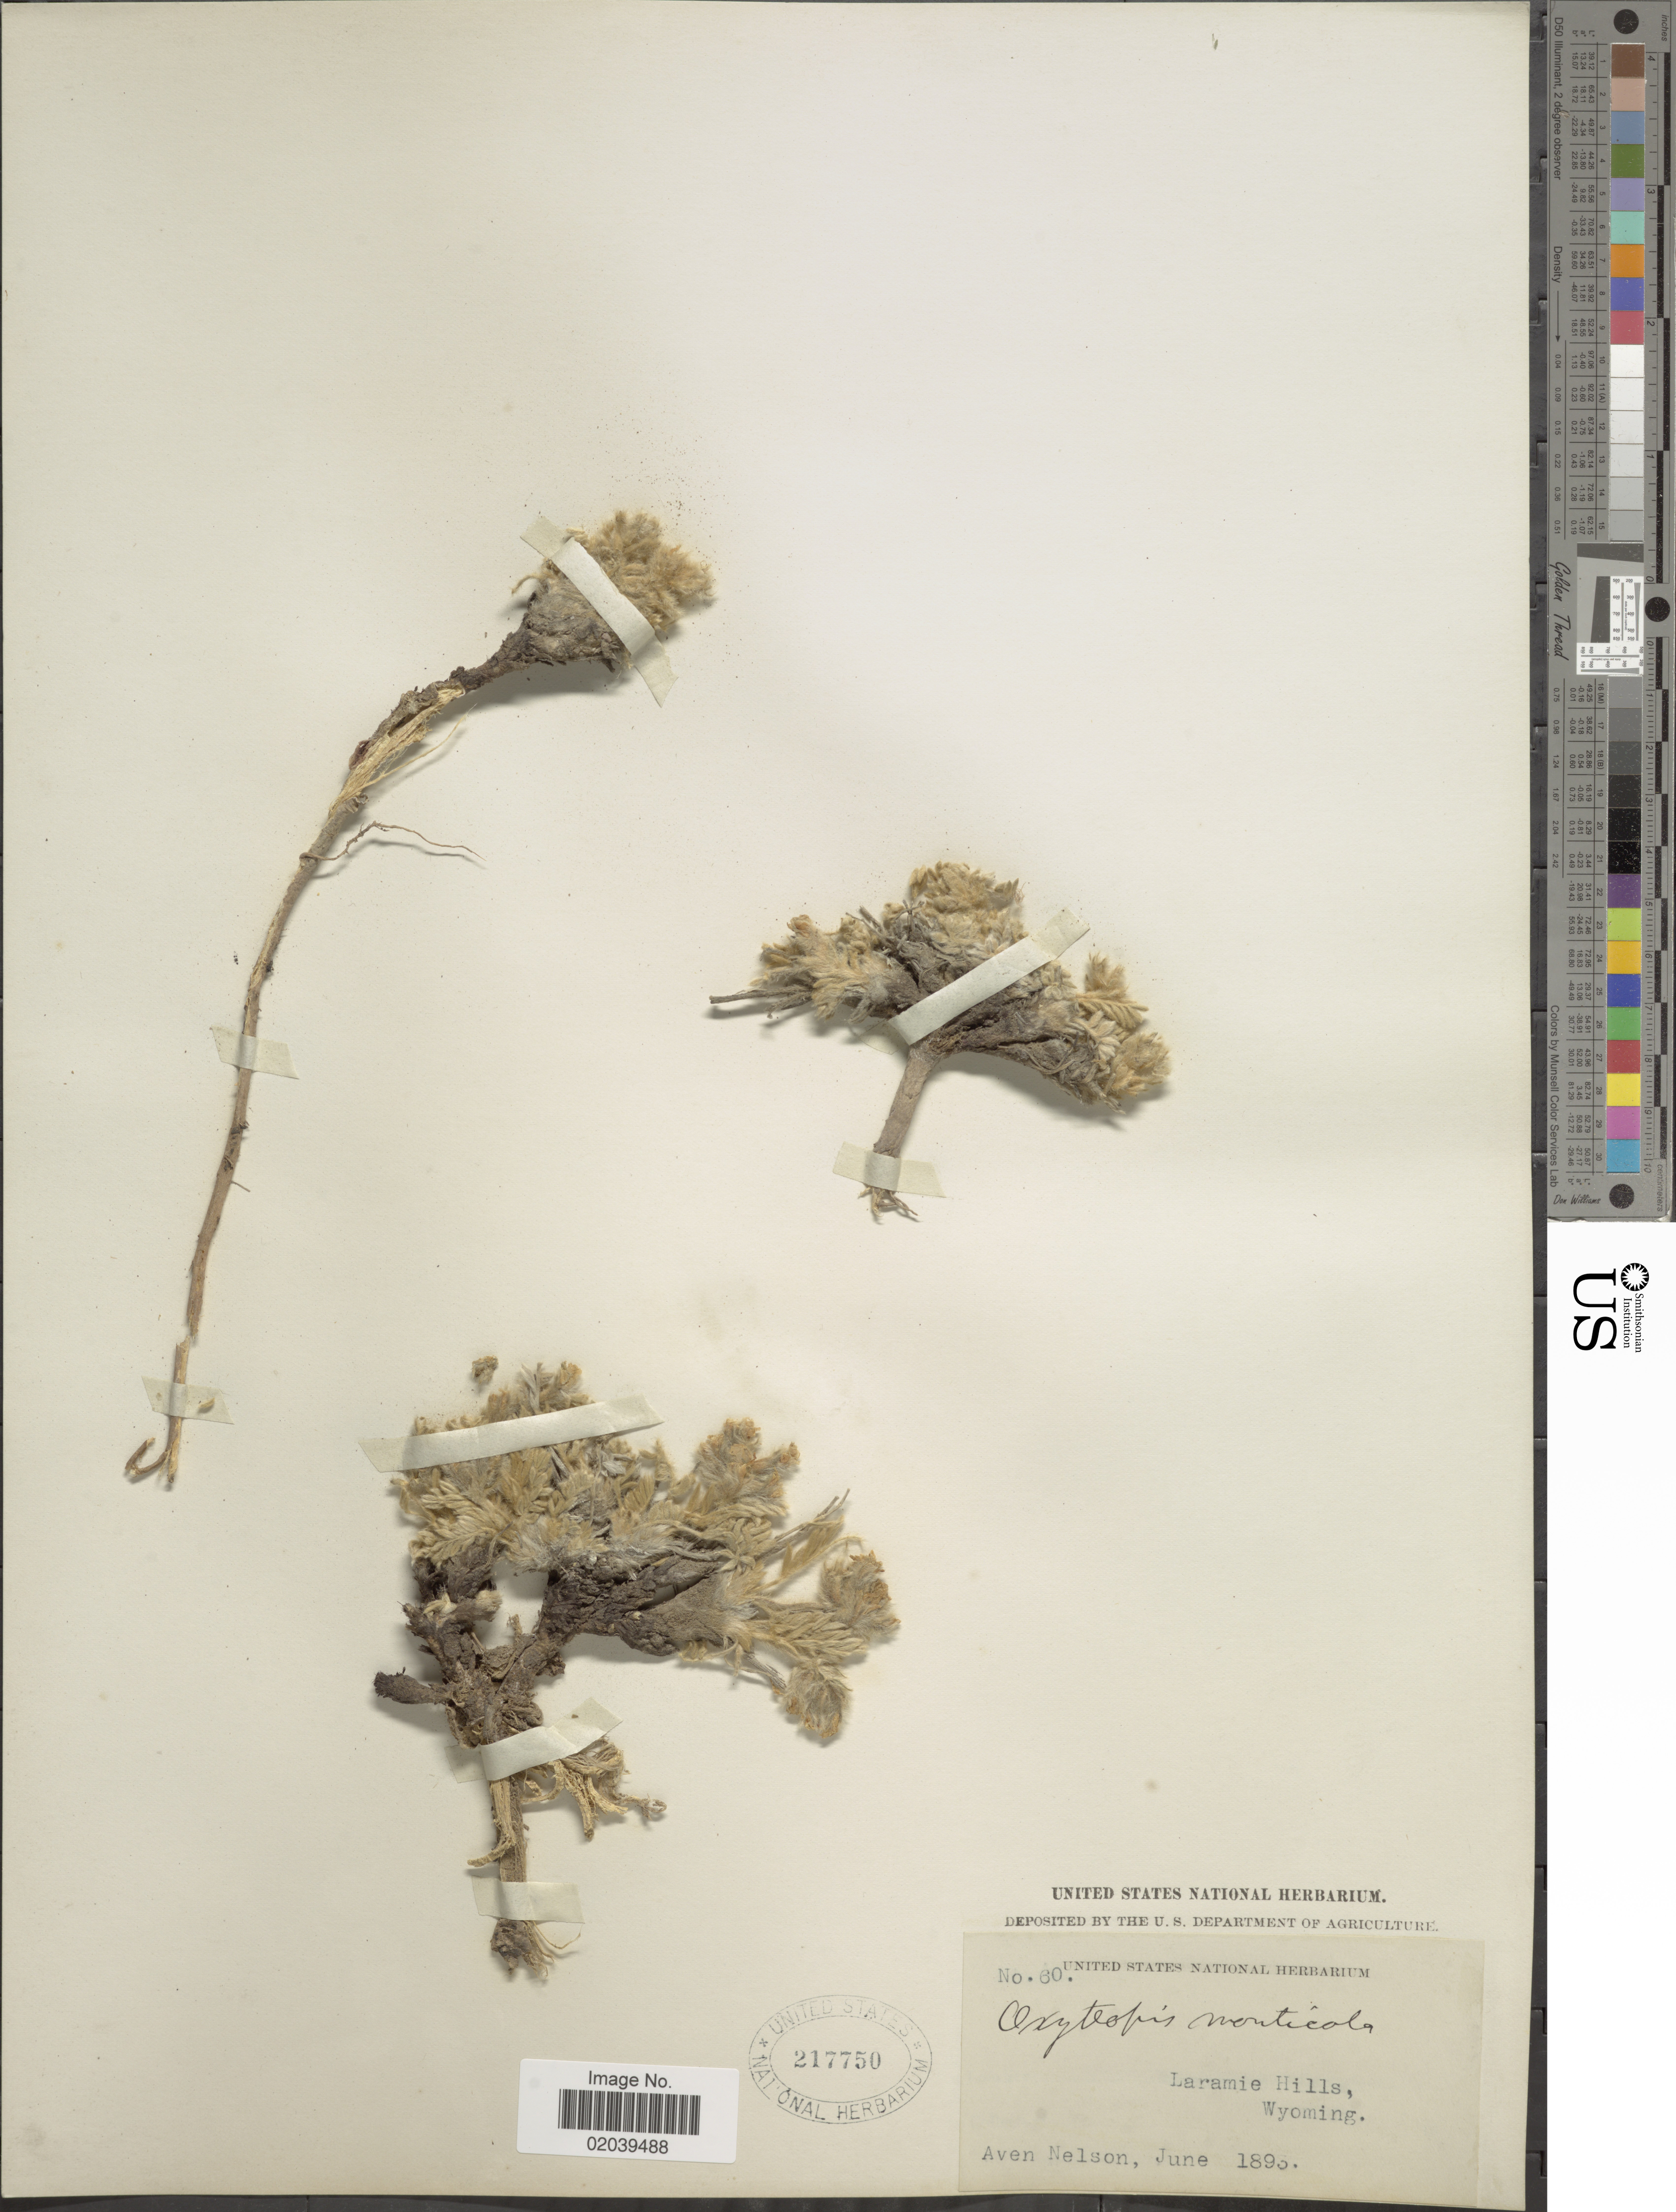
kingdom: Plantae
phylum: Tracheophyta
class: Magnoliopsida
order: Fabales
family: Fabaceae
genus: Oxytropis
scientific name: Oxytropis campestris var. gracilis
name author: (A. Nelson) Barneby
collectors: A. Nelson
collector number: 60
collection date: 1893-06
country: United States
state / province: Wyoming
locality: Laramie Hills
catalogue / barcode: US 217750